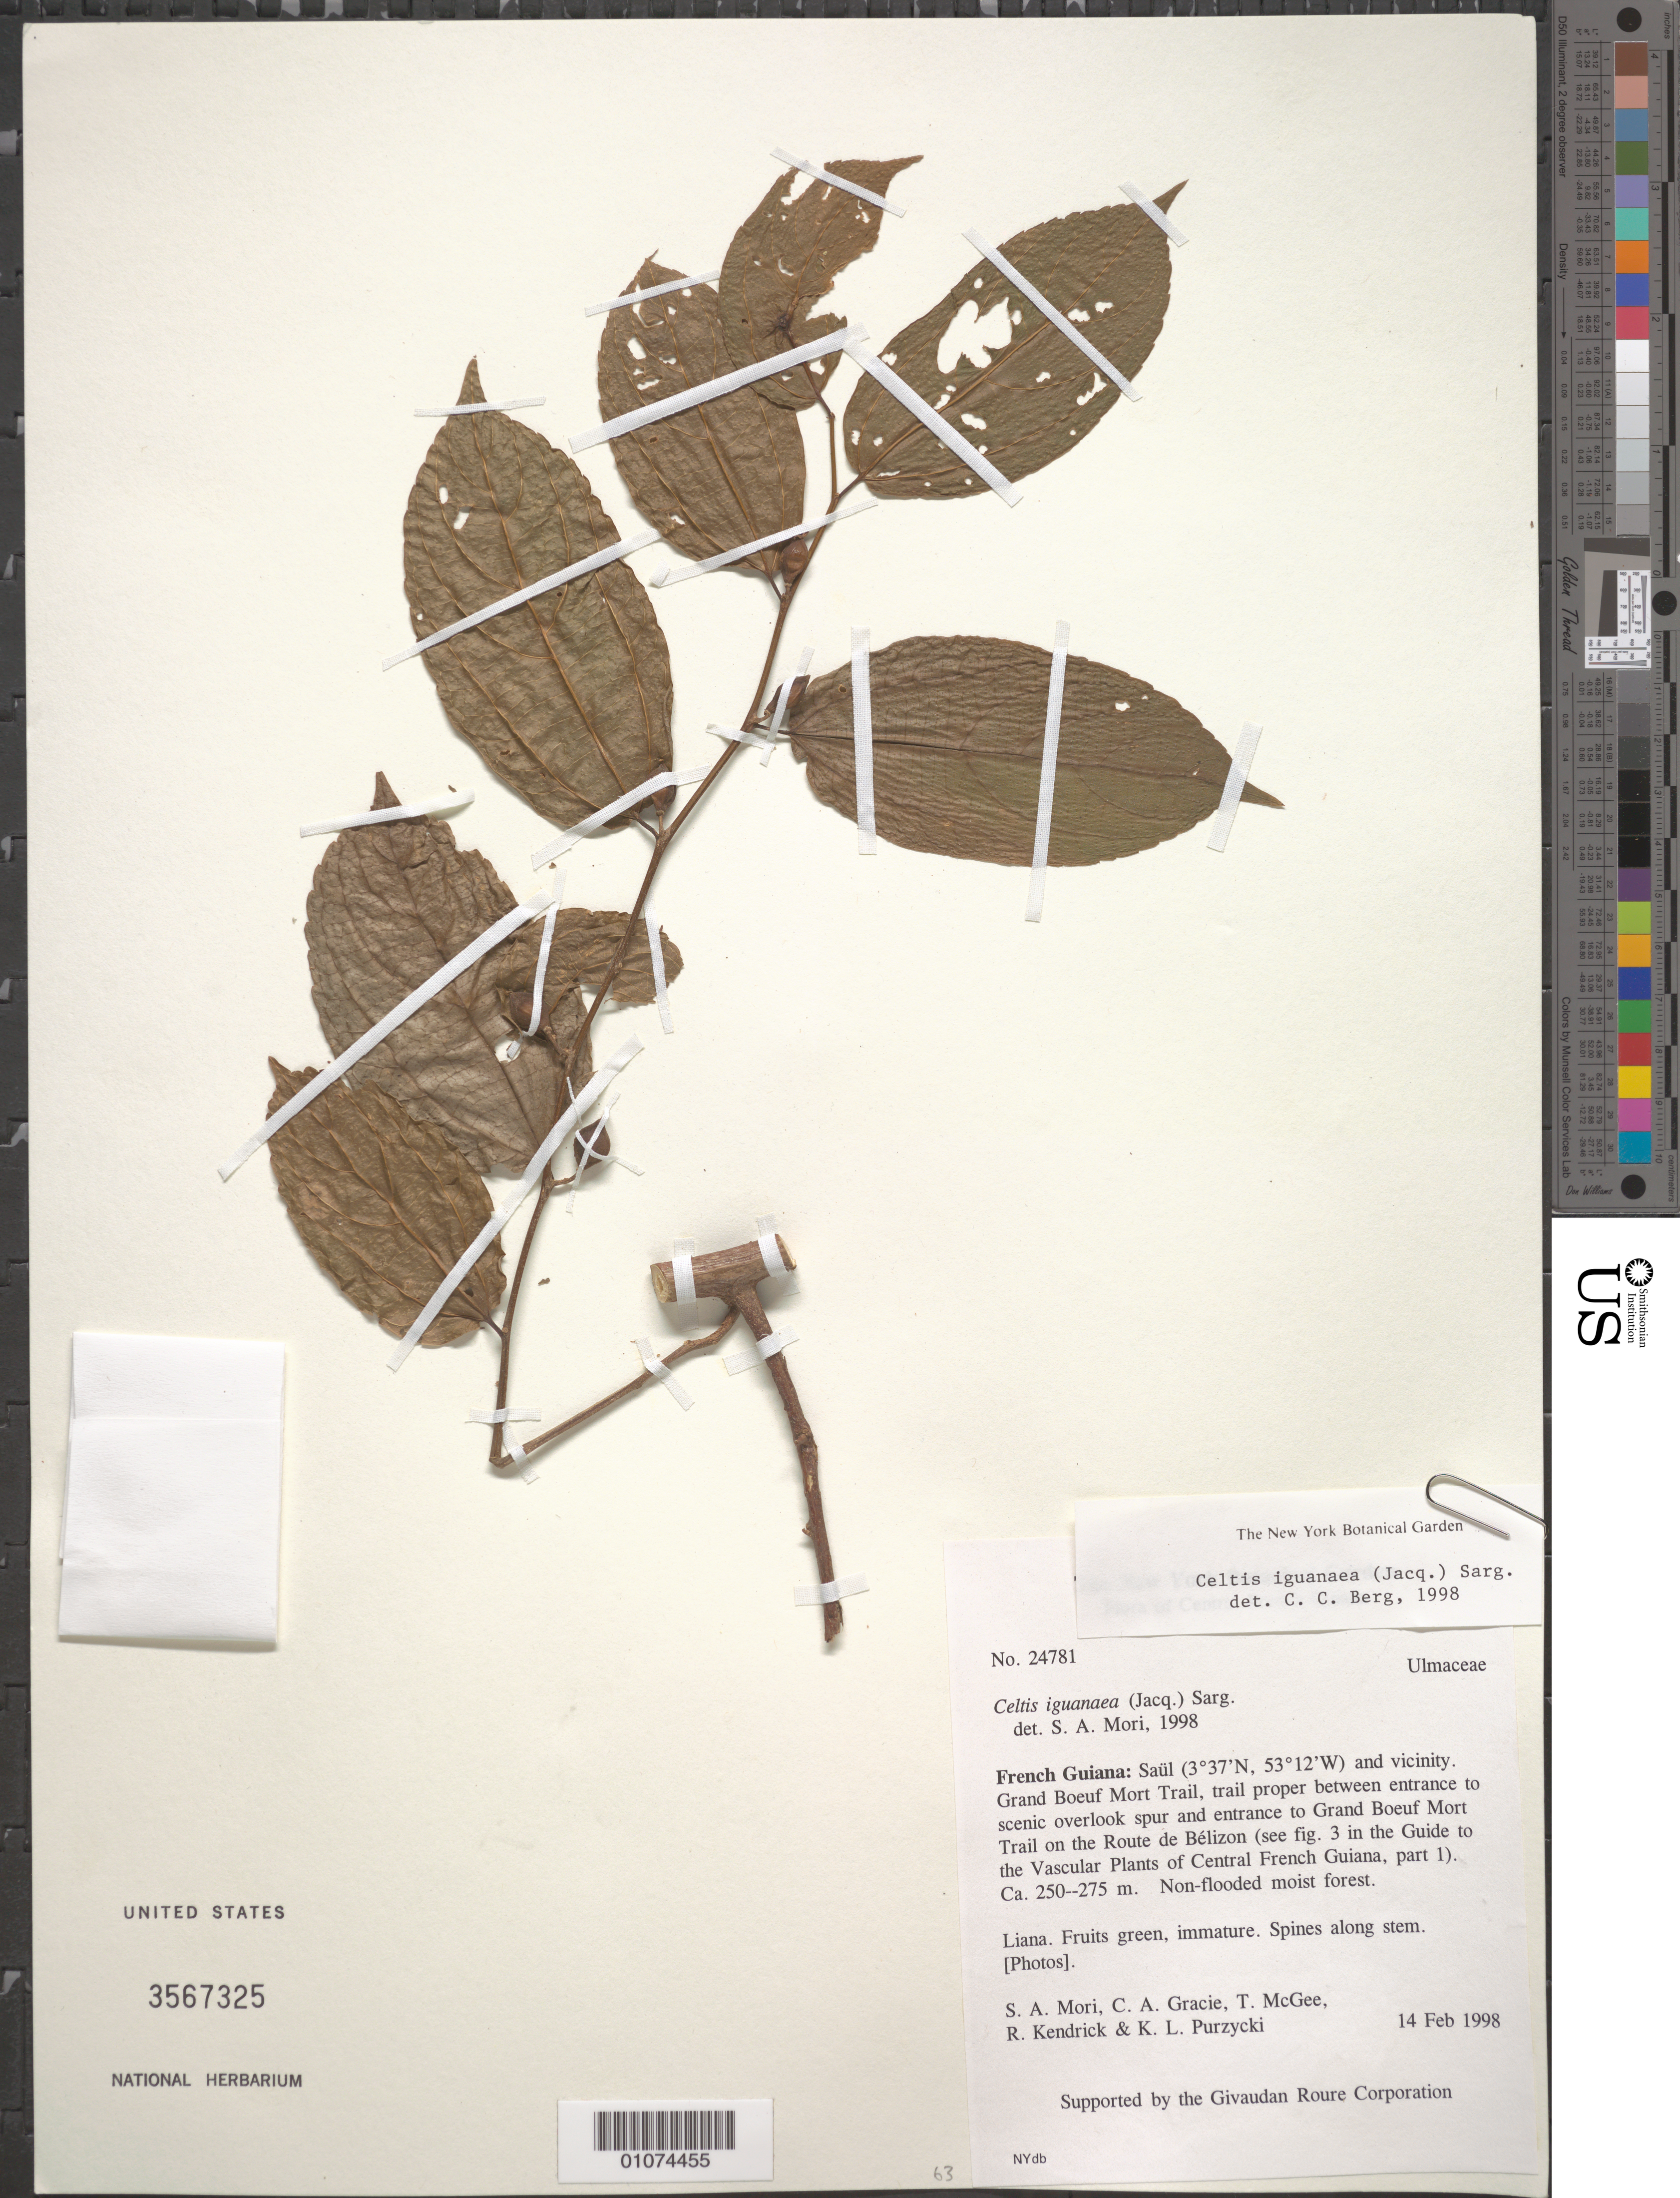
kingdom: Plantae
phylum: Tracheophyta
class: Magnoliopsida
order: Rosales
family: Cannabaceae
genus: Celtis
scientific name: Celtis iguanaea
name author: (Jacq.) Sarg.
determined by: Mori, Scott A.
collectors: S. Mori, C. A. Gracie, T. McGee, R. Kendrick & K. Purzycki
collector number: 24871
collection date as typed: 14-Feb-98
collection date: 1998-02-14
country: French Guiana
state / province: Saint-Laurent-du-Maroni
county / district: Saül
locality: Grand Beouf Mort Trail, trail proper between entrance to scenic overlook spur and entrance to Grand Beouf Mort Trail on the Route Belizon.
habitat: Non-flooded moist forest.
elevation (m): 250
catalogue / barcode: US 3567325